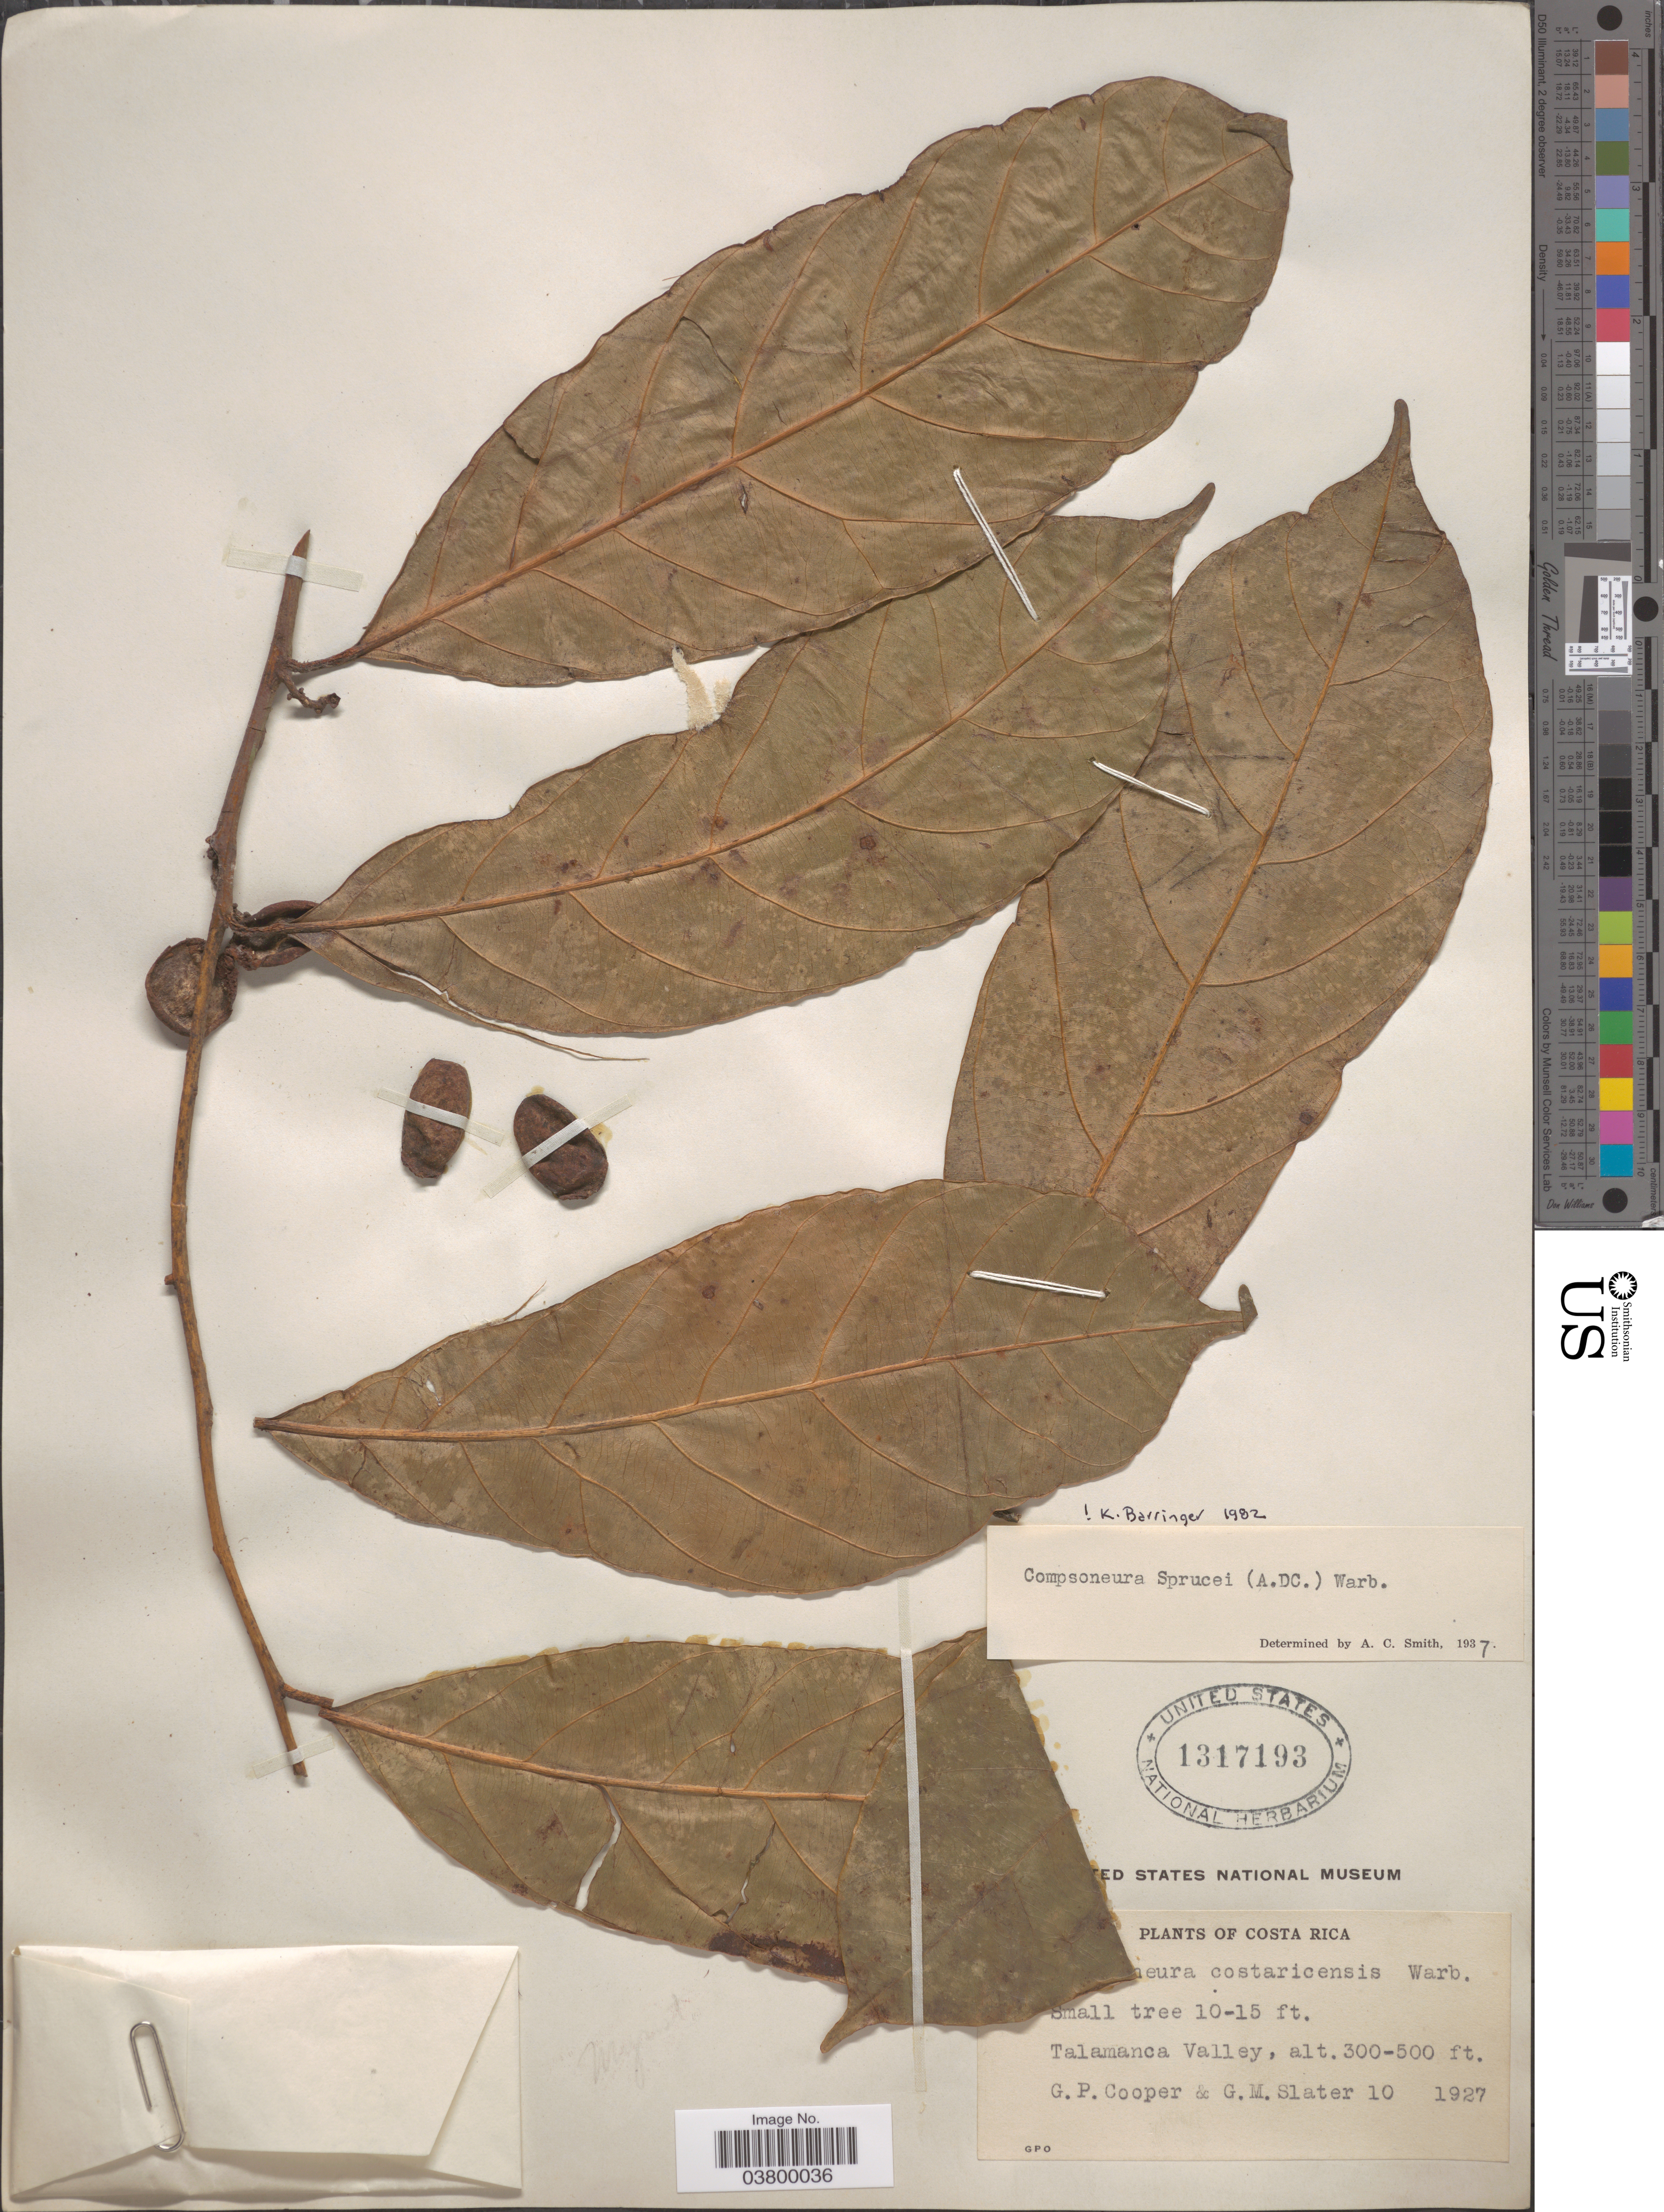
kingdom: Plantae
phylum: Tracheophyta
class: Magnoliopsida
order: Magnoliales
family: Myristicaceae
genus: Compsoneura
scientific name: Compsoneura sprucei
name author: (A. DC.) Warb.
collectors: G. Cooper & G. Slater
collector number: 10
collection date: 1927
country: Costa Rica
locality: Talamanca Valley.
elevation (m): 91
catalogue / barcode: US 1317193